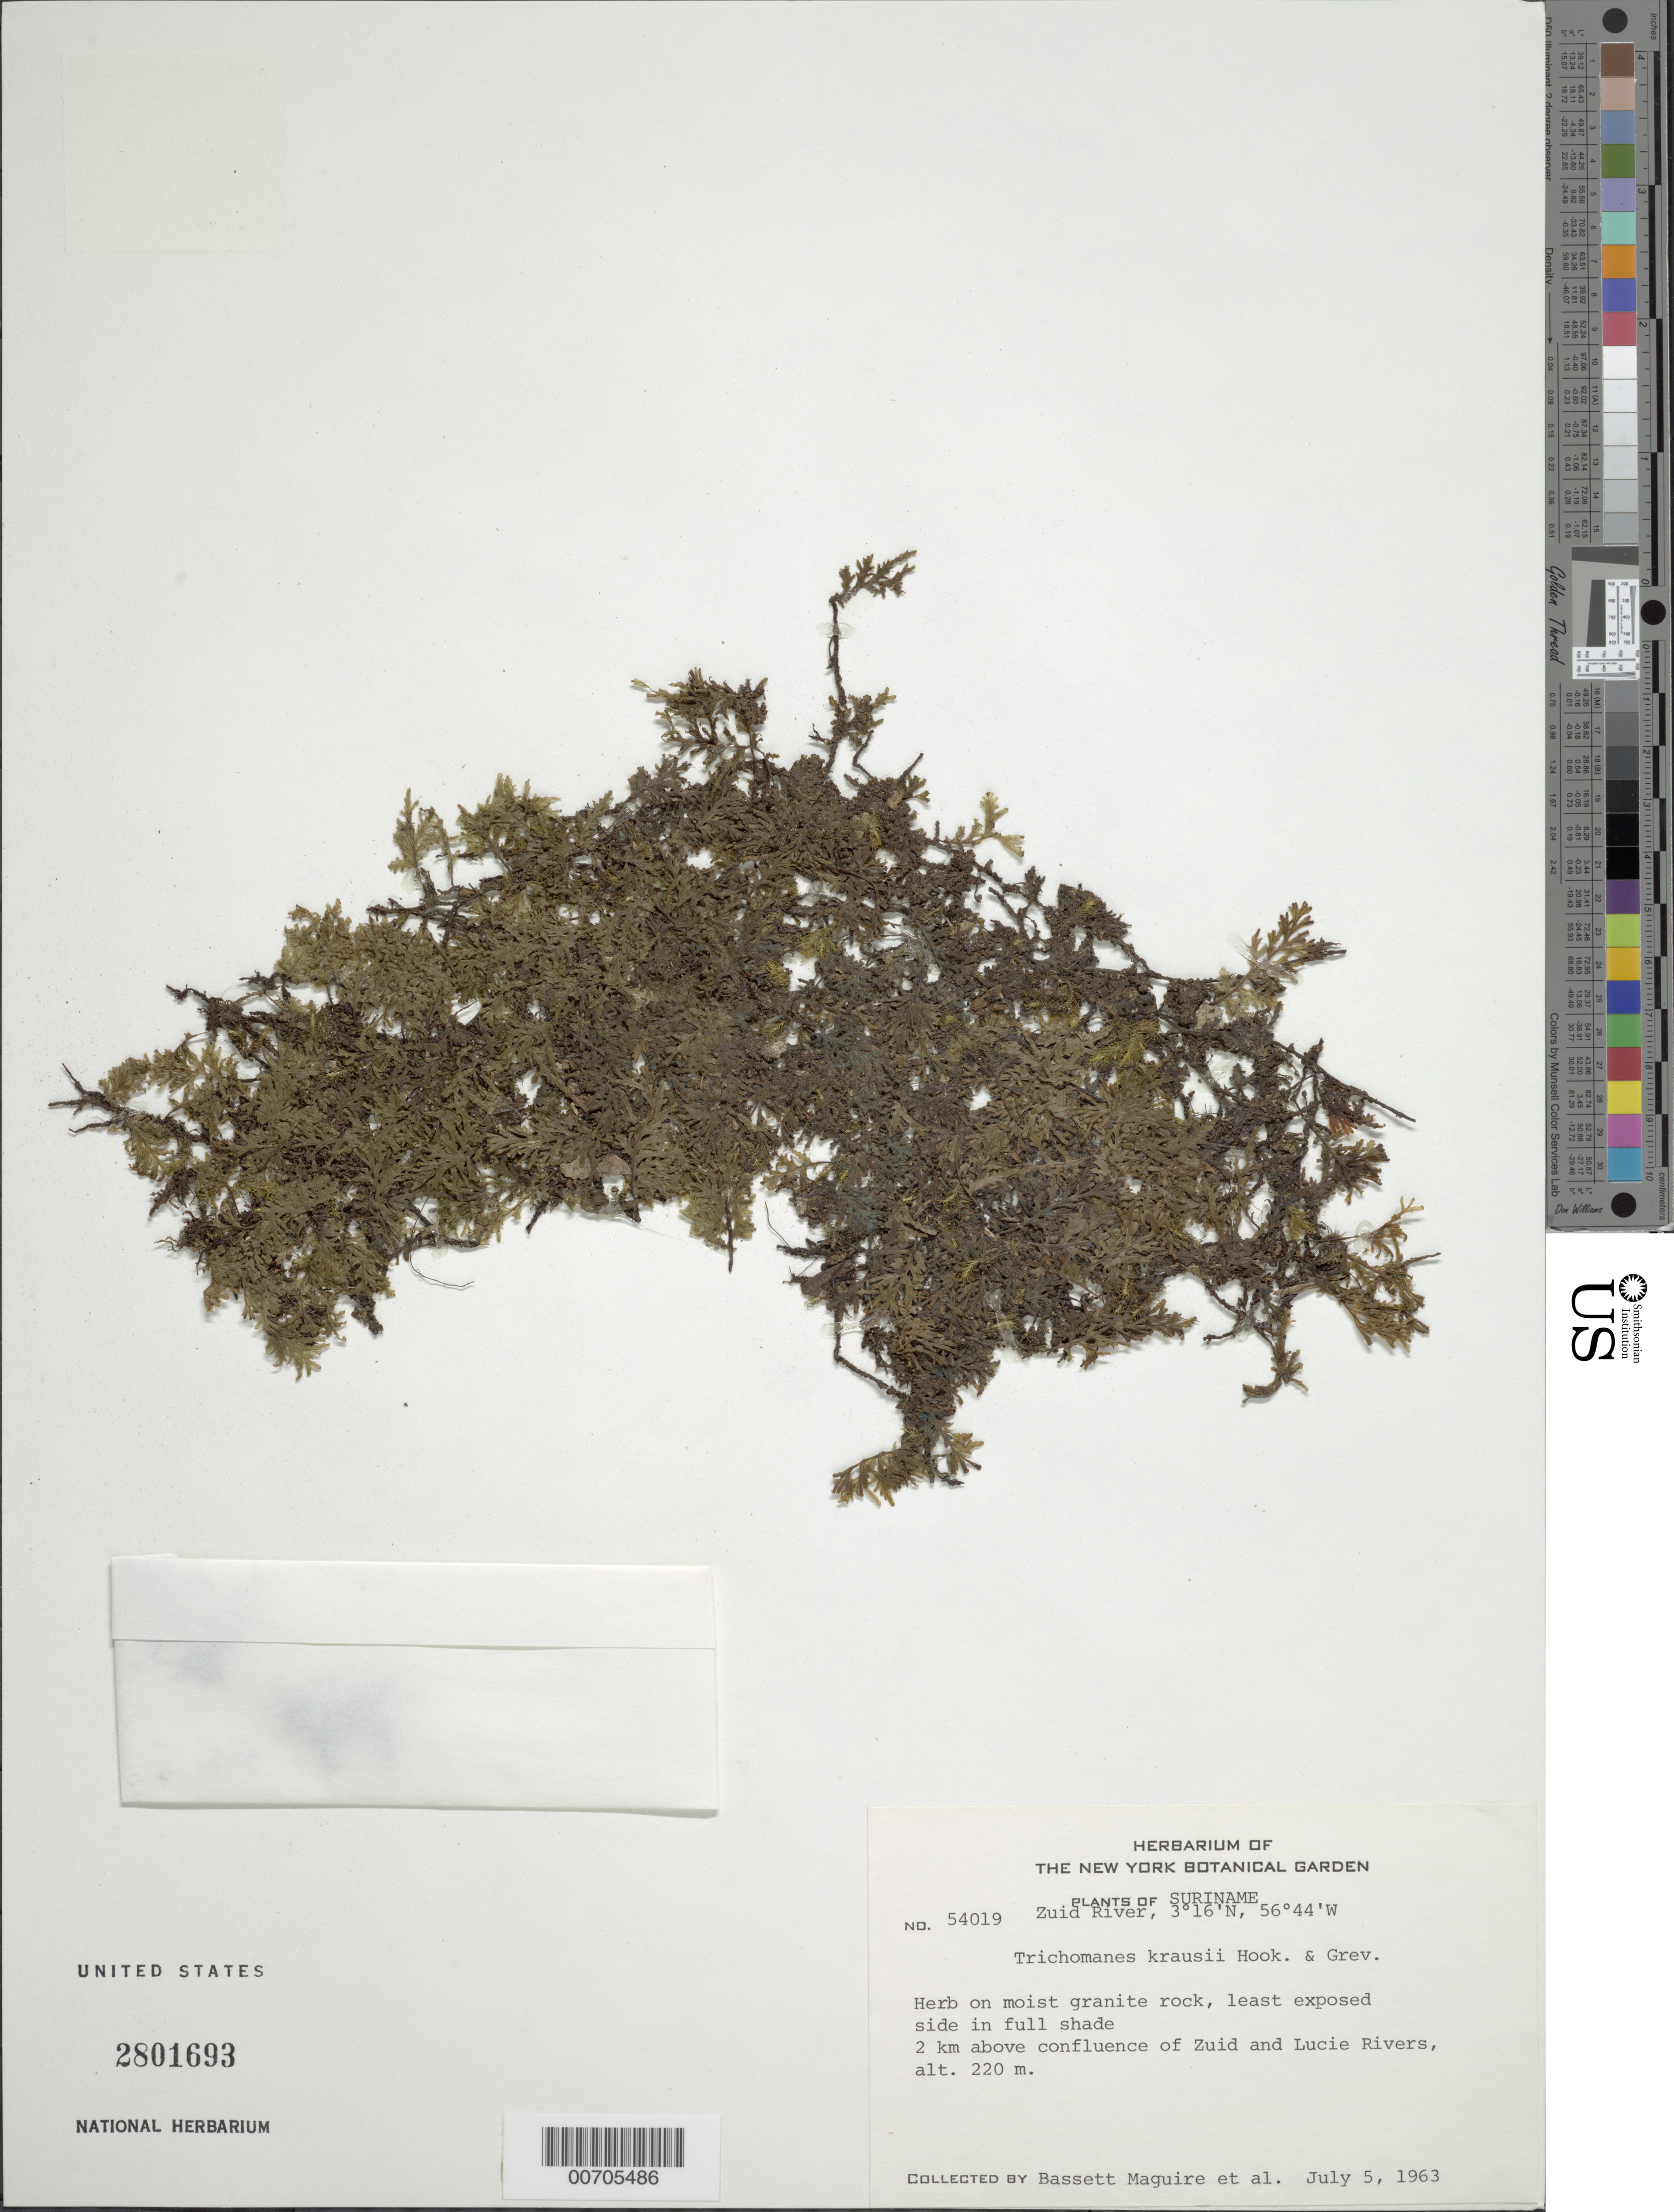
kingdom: Plantae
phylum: Tracheophyta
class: Polypodiopsida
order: Hymenophyllales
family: Hymenophyllaceae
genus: Didymoglossum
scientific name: Didymoglossum kraussii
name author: (Hook. & Grev.) C. Presl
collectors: B. Maguire, J. P. Schulz, T. R. Soderstrom & N. H. Holmgren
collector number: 54019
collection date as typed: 5-Jul-63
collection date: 1963-07-05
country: Suriname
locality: Zuid River, 2 km above confluence with Lucie R., Wilhelmina Gebergte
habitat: Moist granite rock, least exposed side in full shade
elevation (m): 220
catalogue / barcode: US 2801693